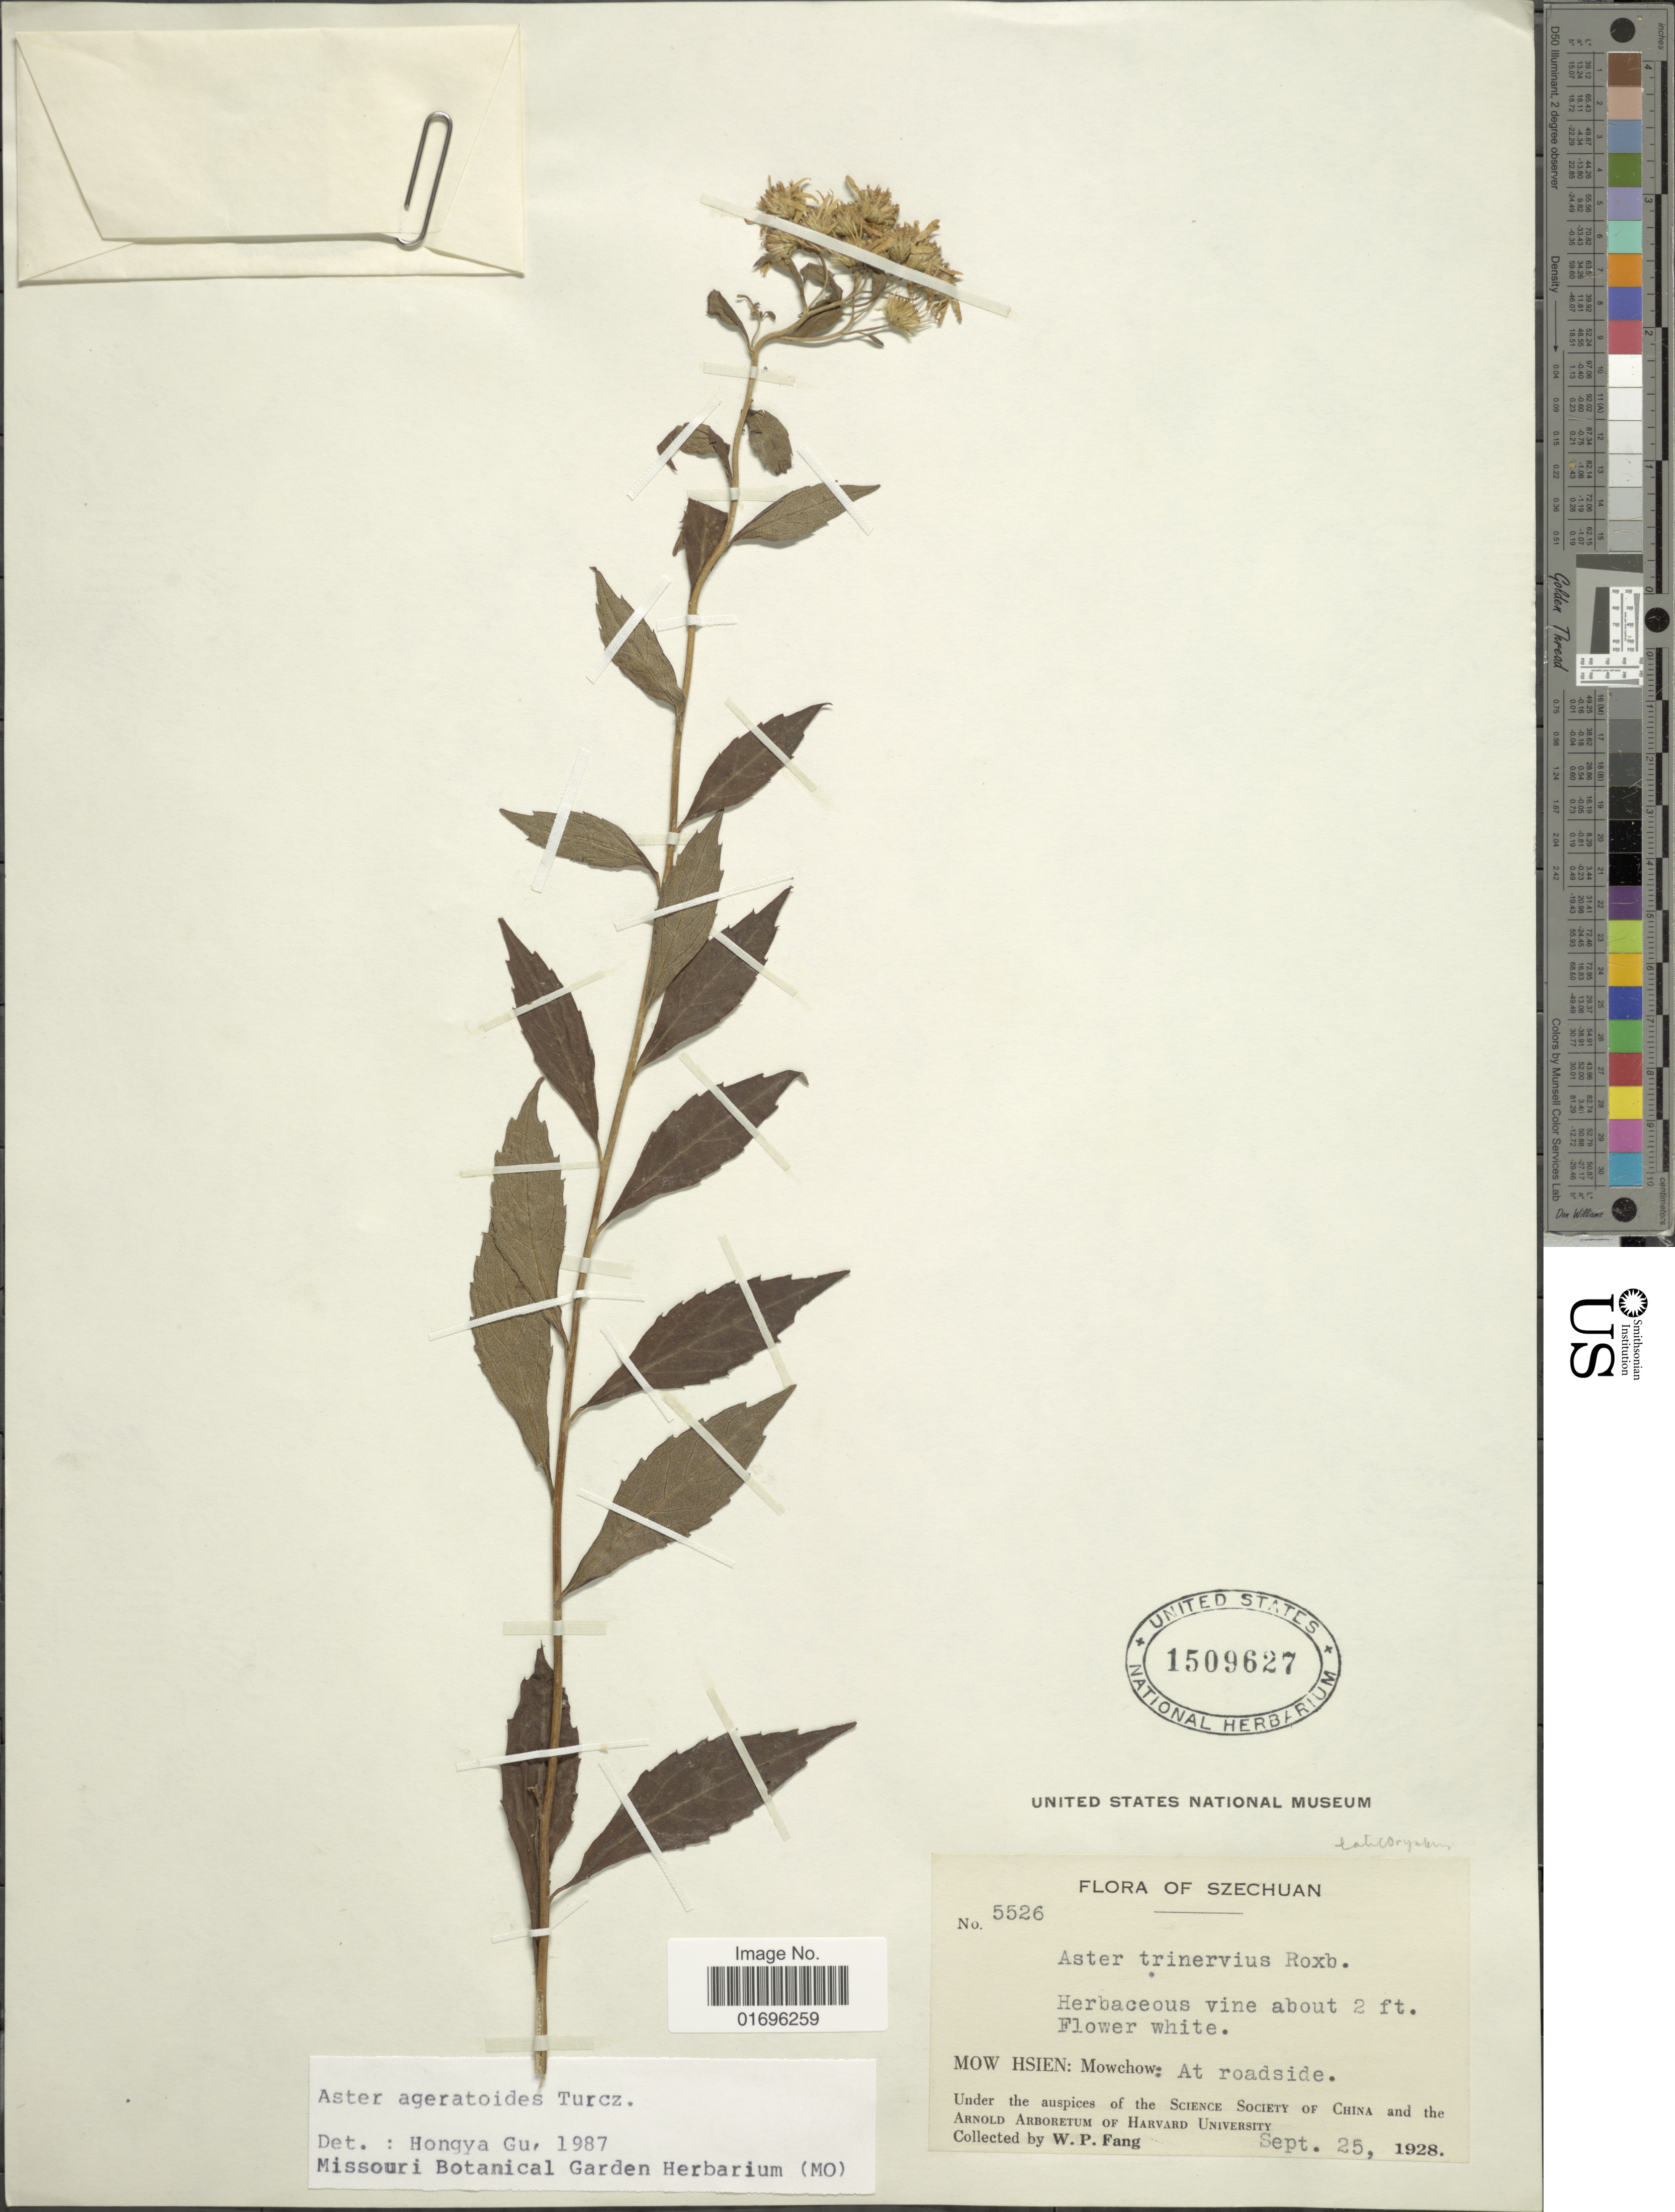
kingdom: Plantae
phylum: Tracheophyta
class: Magnoliopsida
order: Asterales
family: Asteraceae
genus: Aster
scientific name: Aster ageratoides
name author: Turcz.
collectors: W. P. Fang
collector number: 5526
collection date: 1928-09-25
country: China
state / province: Sichuan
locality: Szechuan. Mow Hsien: Mowchow: At roadside.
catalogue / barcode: US 1509627